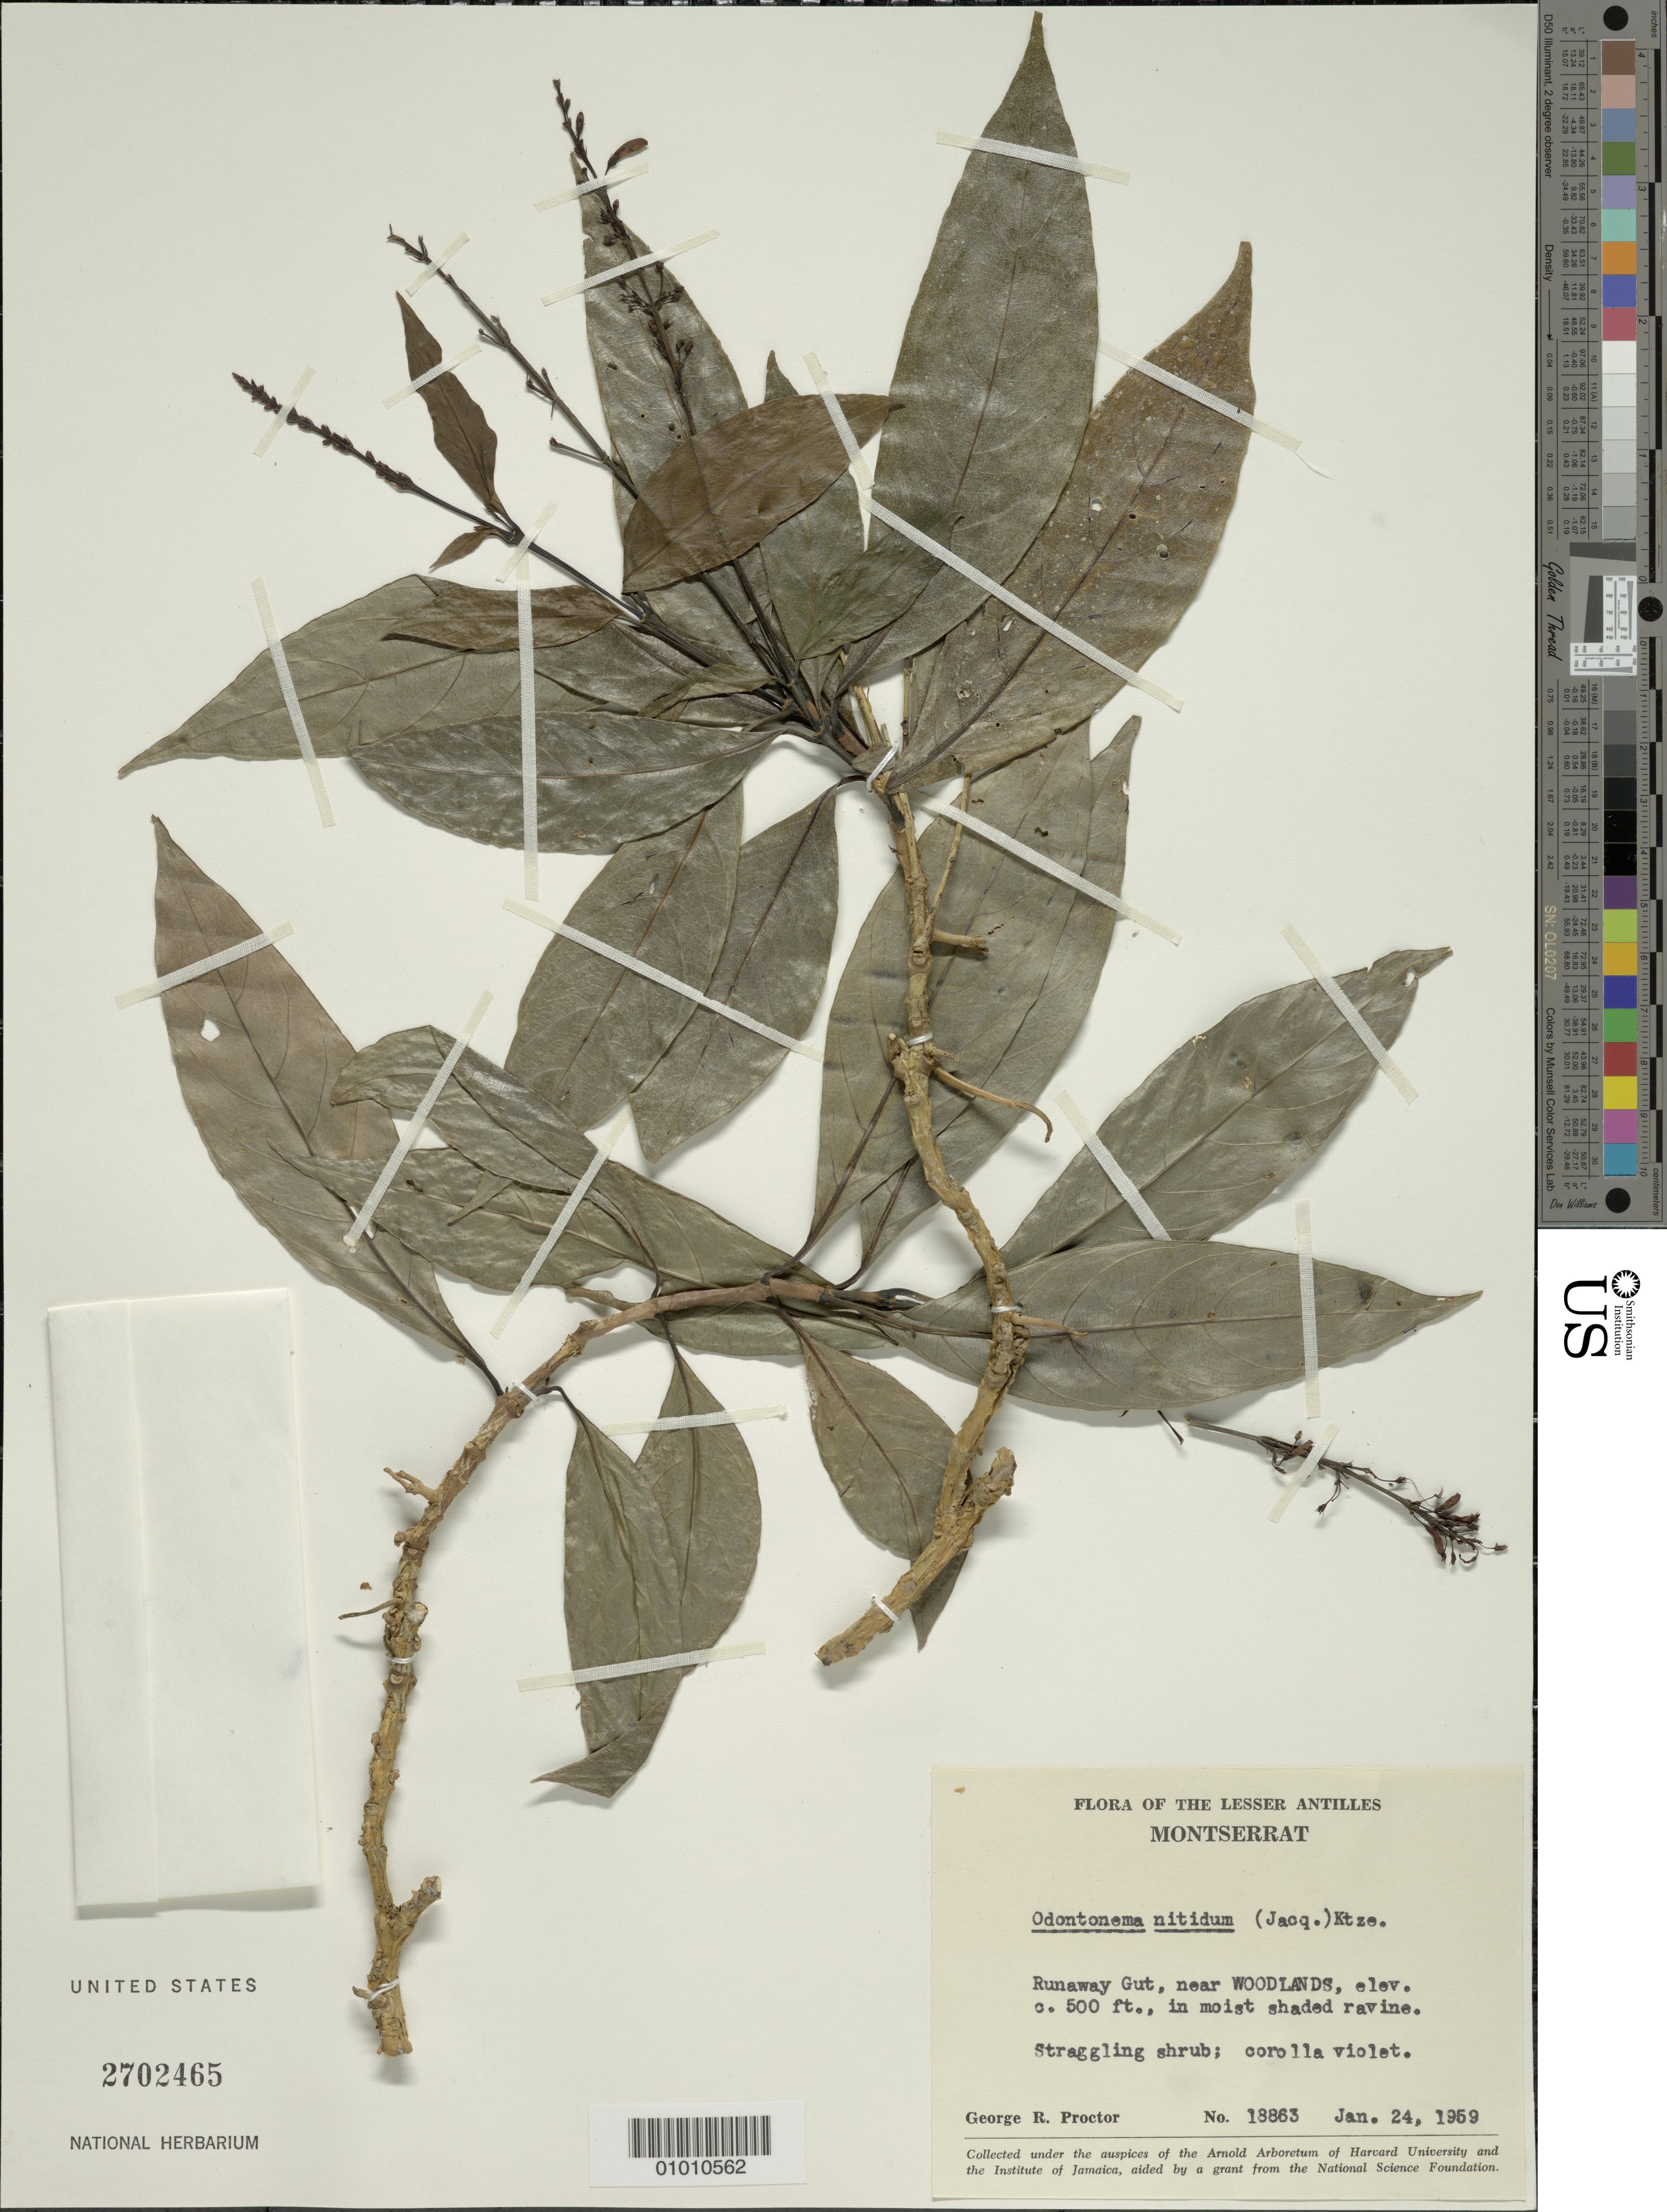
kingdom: Plantae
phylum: Tracheophyta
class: Magnoliopsida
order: Lamiales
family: Acanthaceae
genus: Odontonema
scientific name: Odontonema nitidum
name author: (Jacq.) Kuntze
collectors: G. R. Proctor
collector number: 18863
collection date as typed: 24 Jan 1959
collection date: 1959-01-24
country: Montserrat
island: Montserrat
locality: Runaway Gut, near Woodlands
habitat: In moist shaded ravine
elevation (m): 152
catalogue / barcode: US 2702465